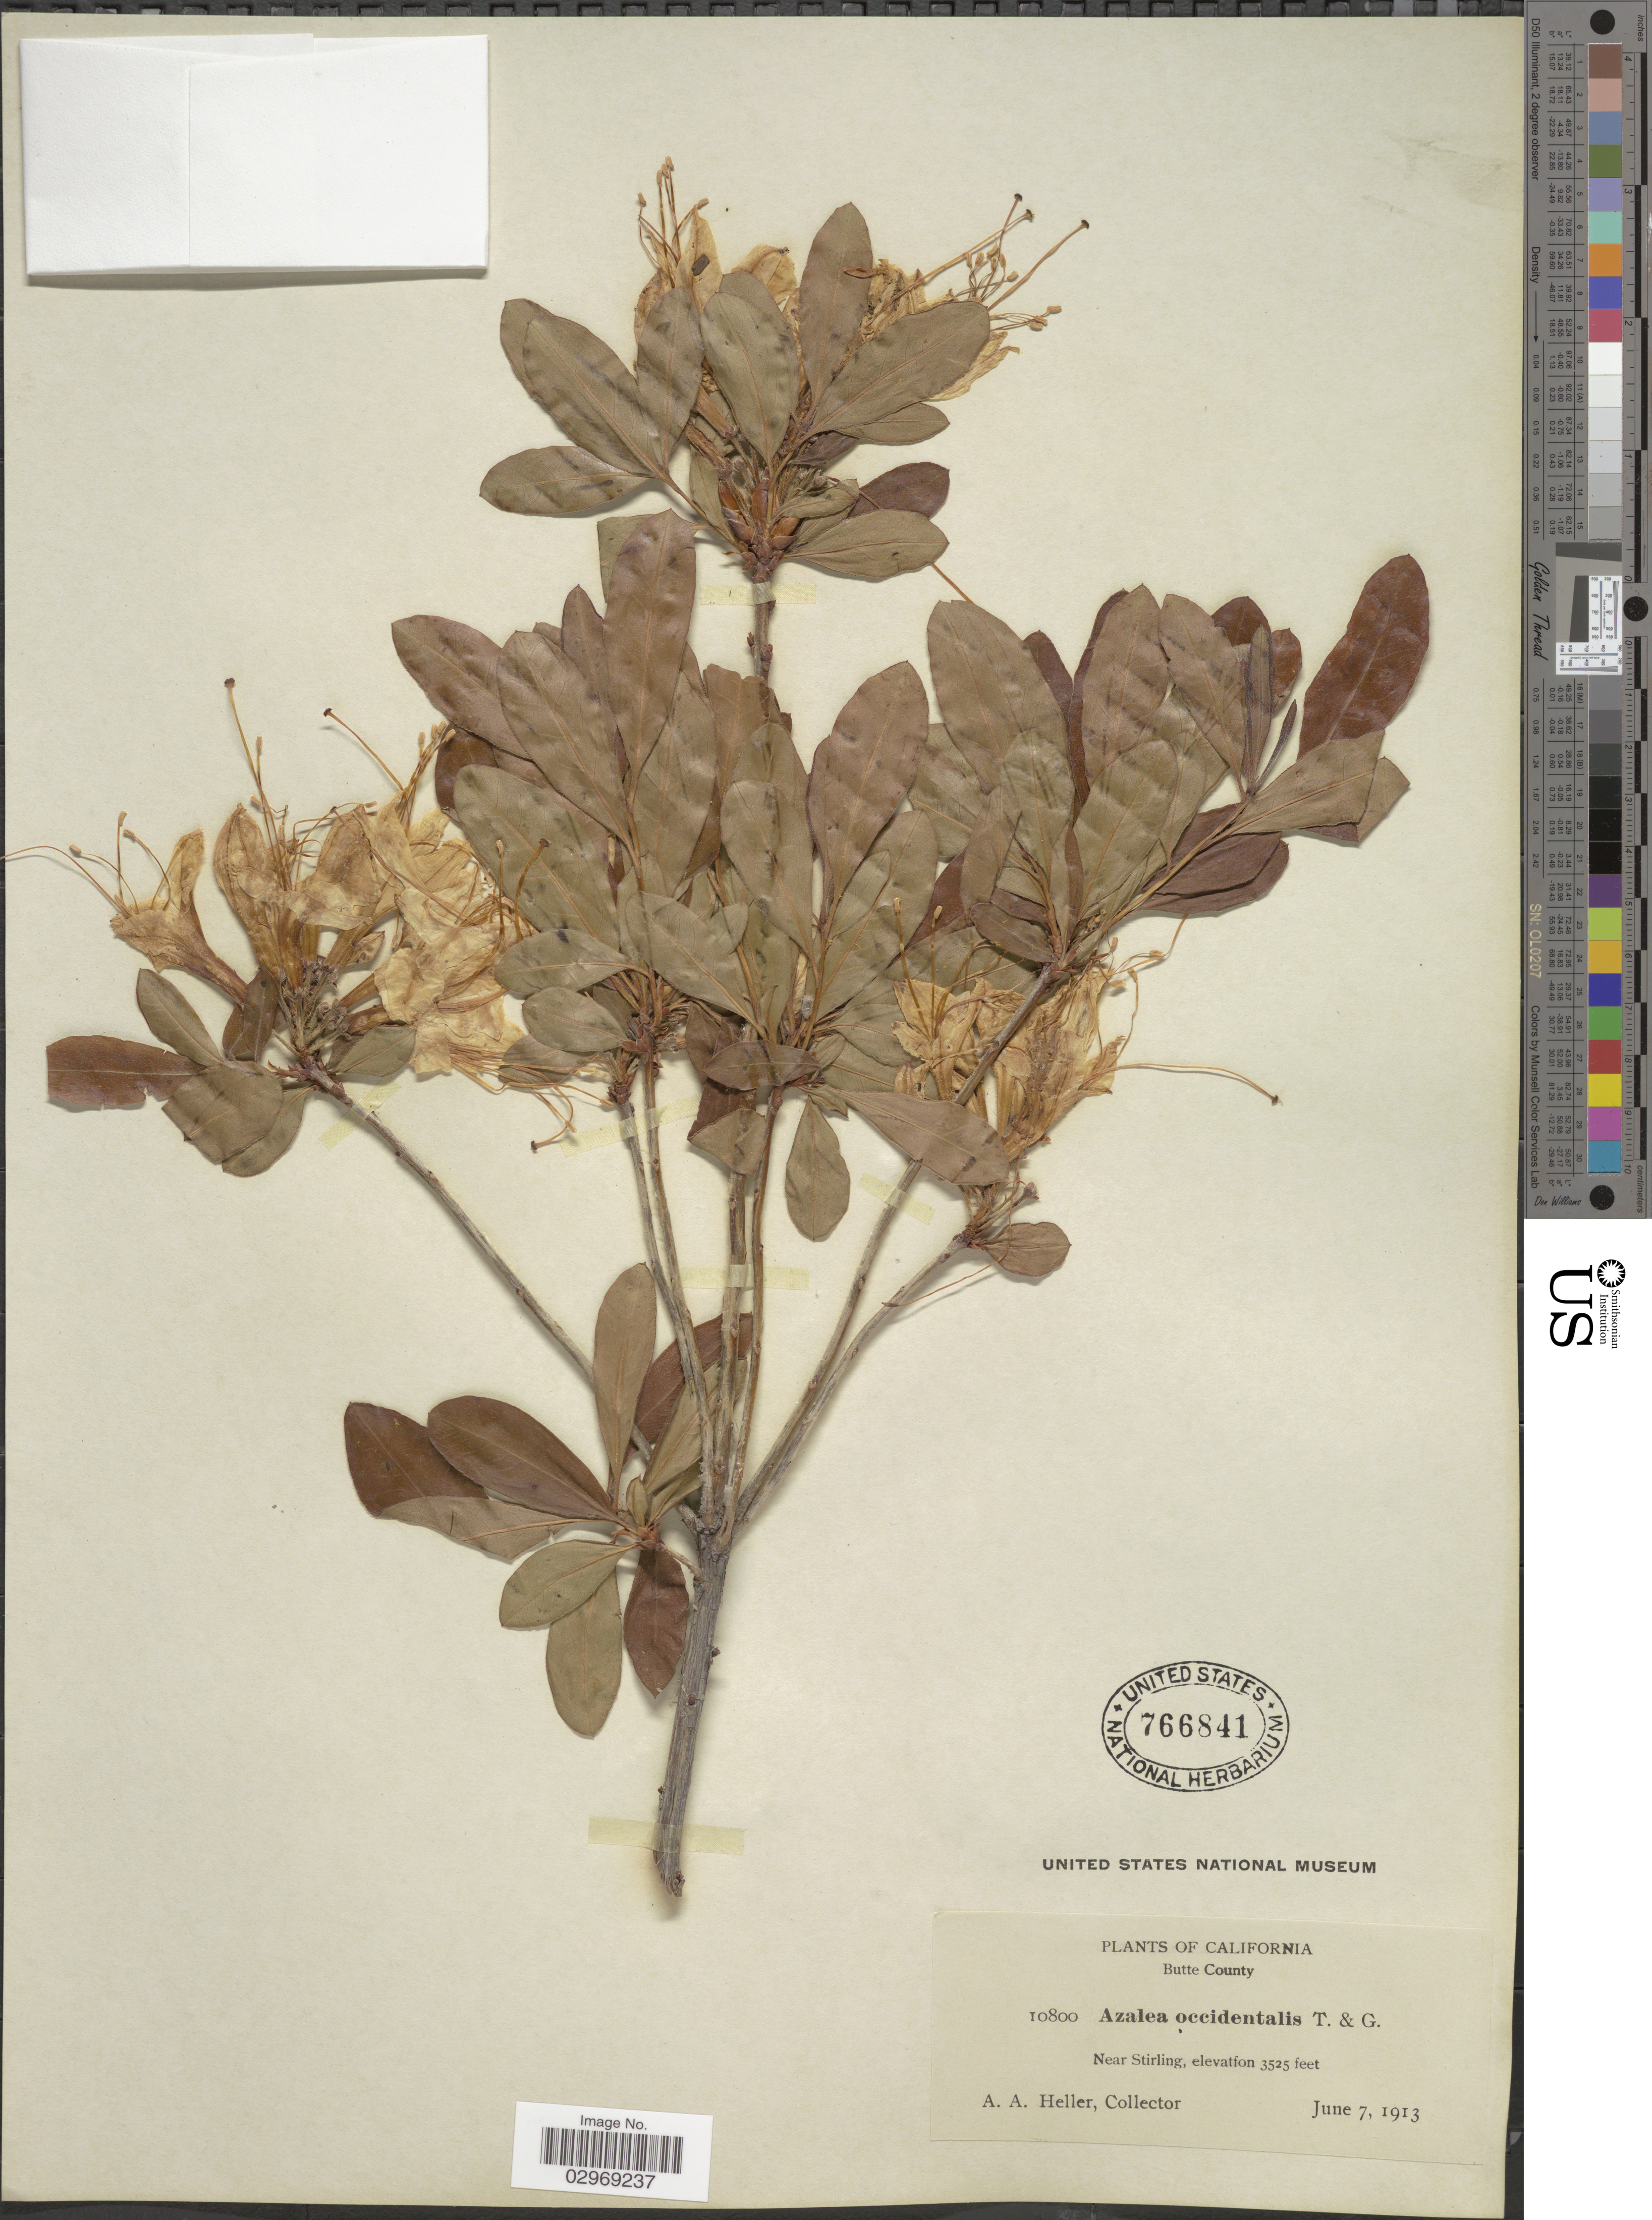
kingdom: Plantae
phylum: Tracheophyta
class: Magnoliopsida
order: Ericales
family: Ericaceae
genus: Rhododendron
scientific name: Rhododendron occidentale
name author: (Torr. & A. Gray) A. Gray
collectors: A. A. Heller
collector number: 10800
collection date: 1913-06-07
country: United States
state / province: California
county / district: Butte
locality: Butte County. Near Stirling.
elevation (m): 1074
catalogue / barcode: US 766841